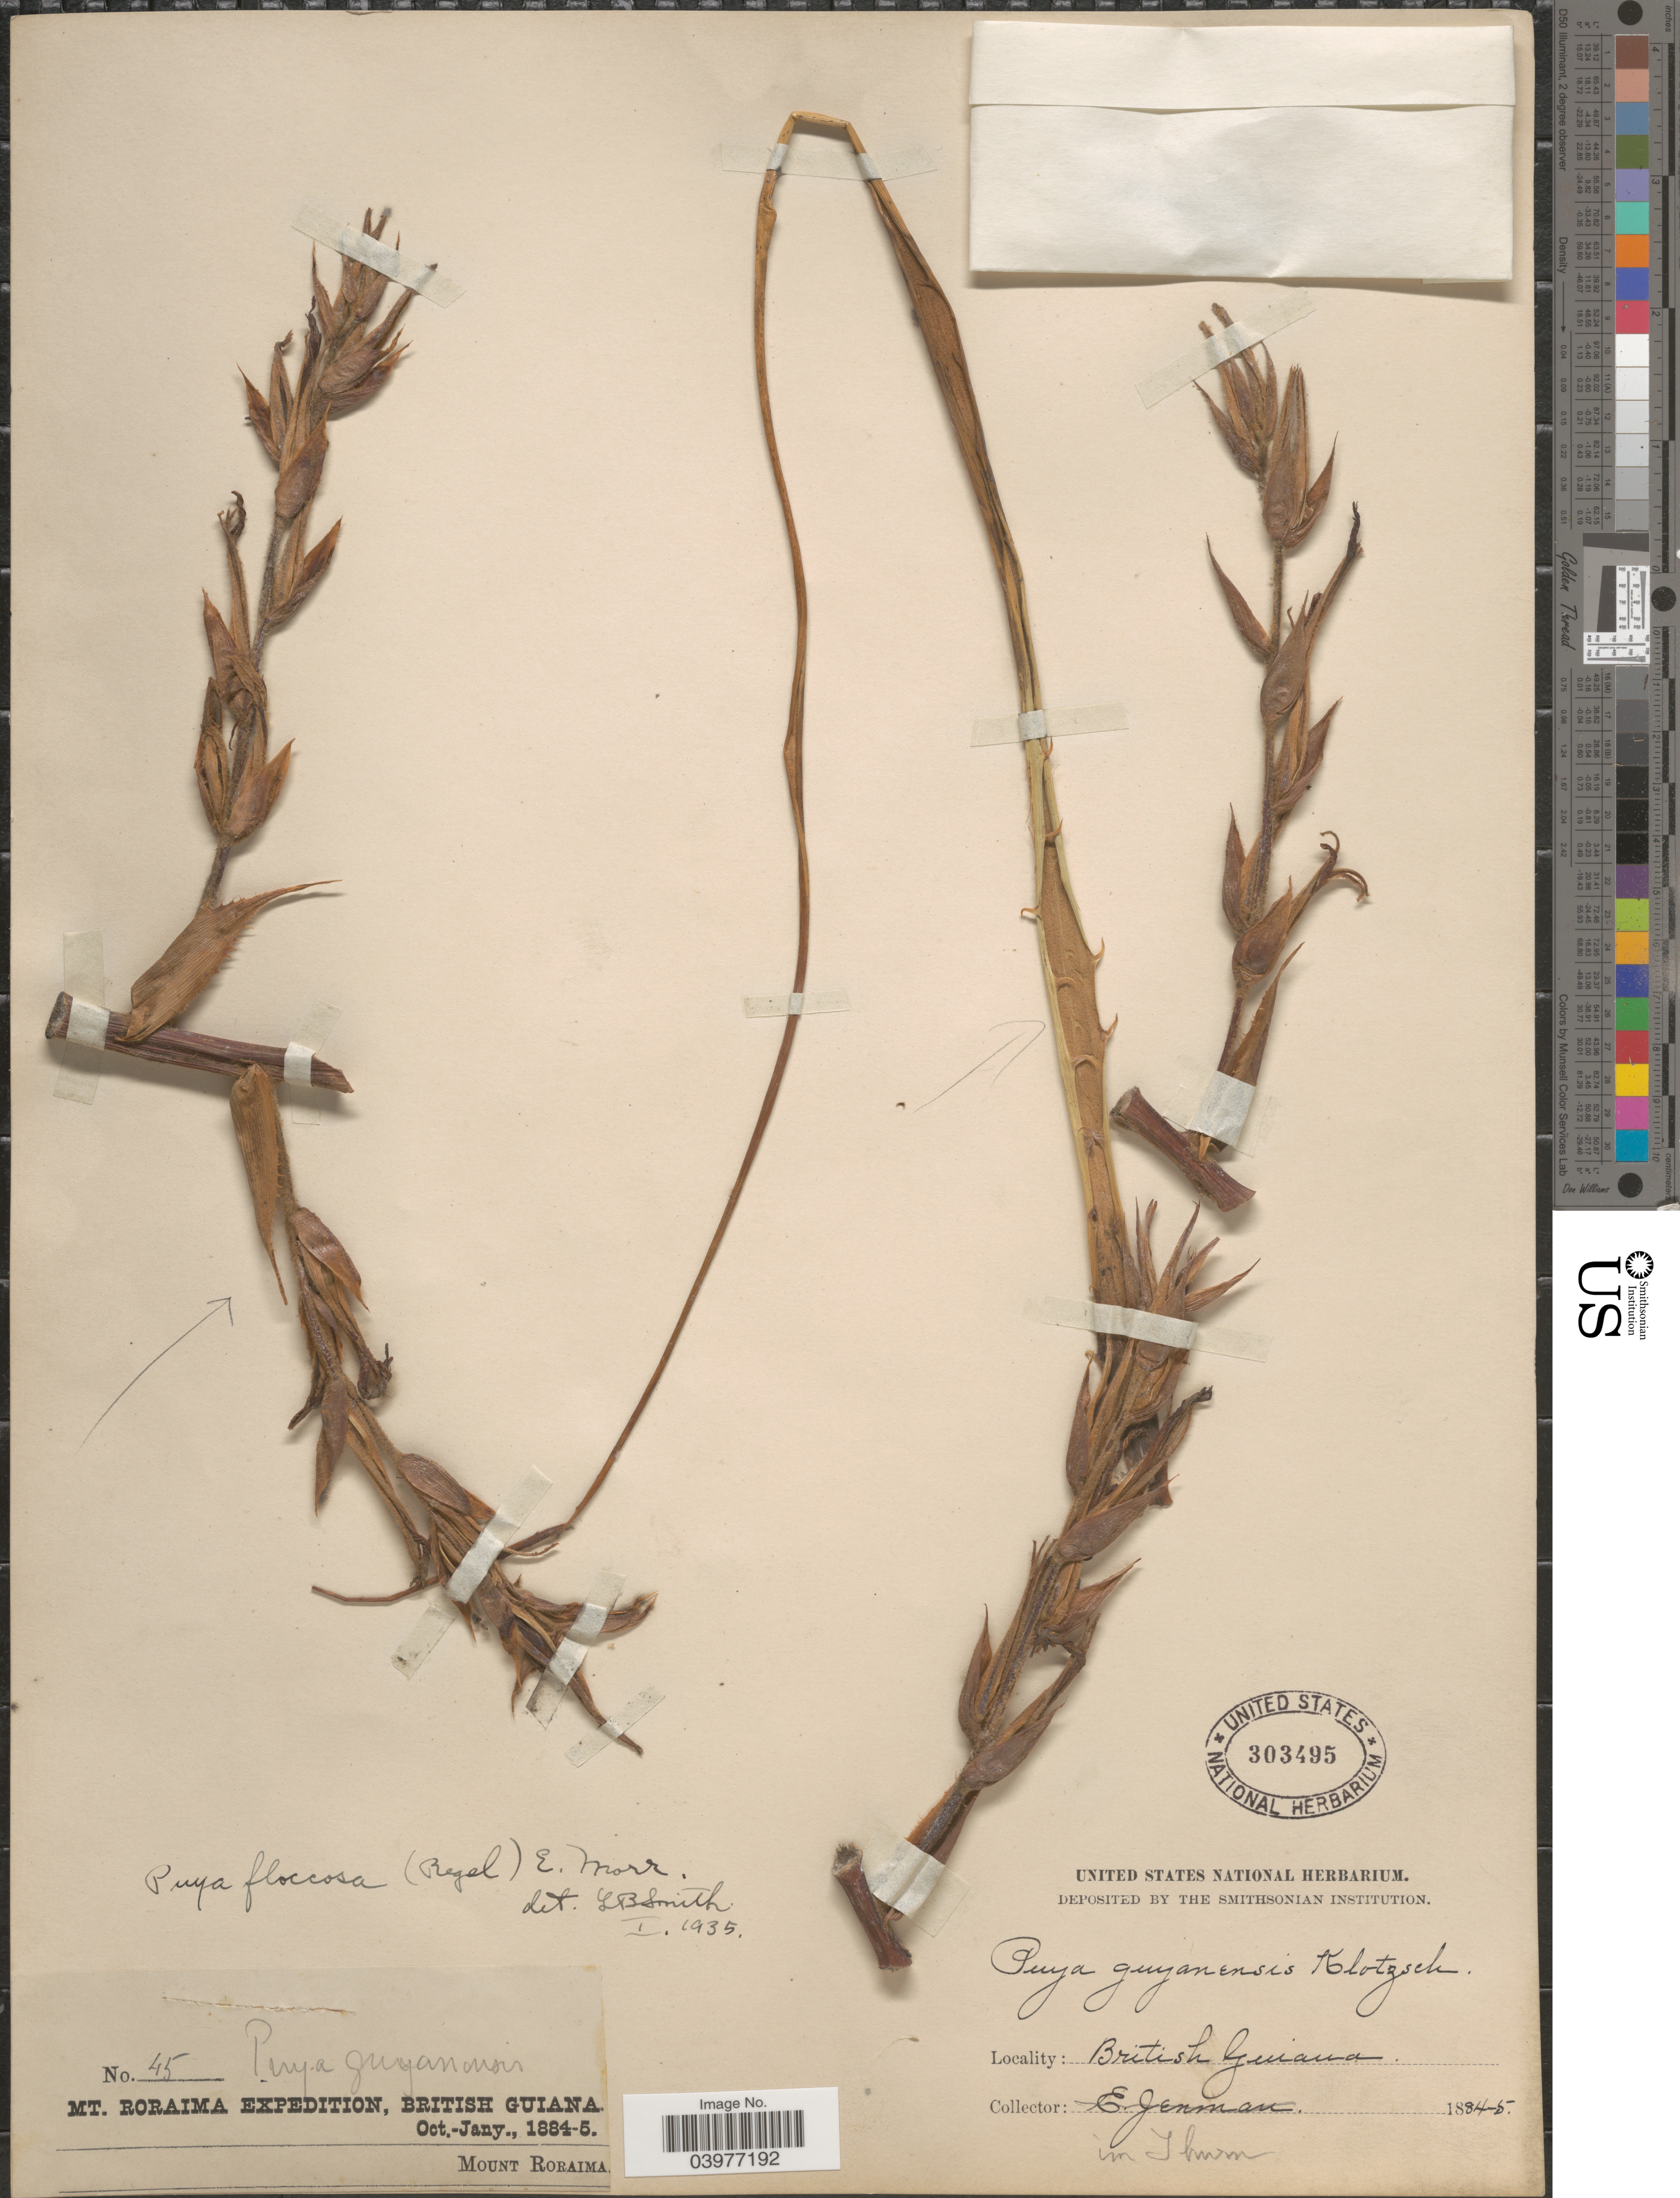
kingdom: Plantae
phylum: Tracheophyta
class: Liliopsida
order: Poales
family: Bromeliaceae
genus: Puya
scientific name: Puya floccosa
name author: (Linden) É. Morren ex Mez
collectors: im Thurn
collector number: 45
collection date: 1884-10/1885-01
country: Guyana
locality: Mount Roraima. British Guiana.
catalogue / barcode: US 303495